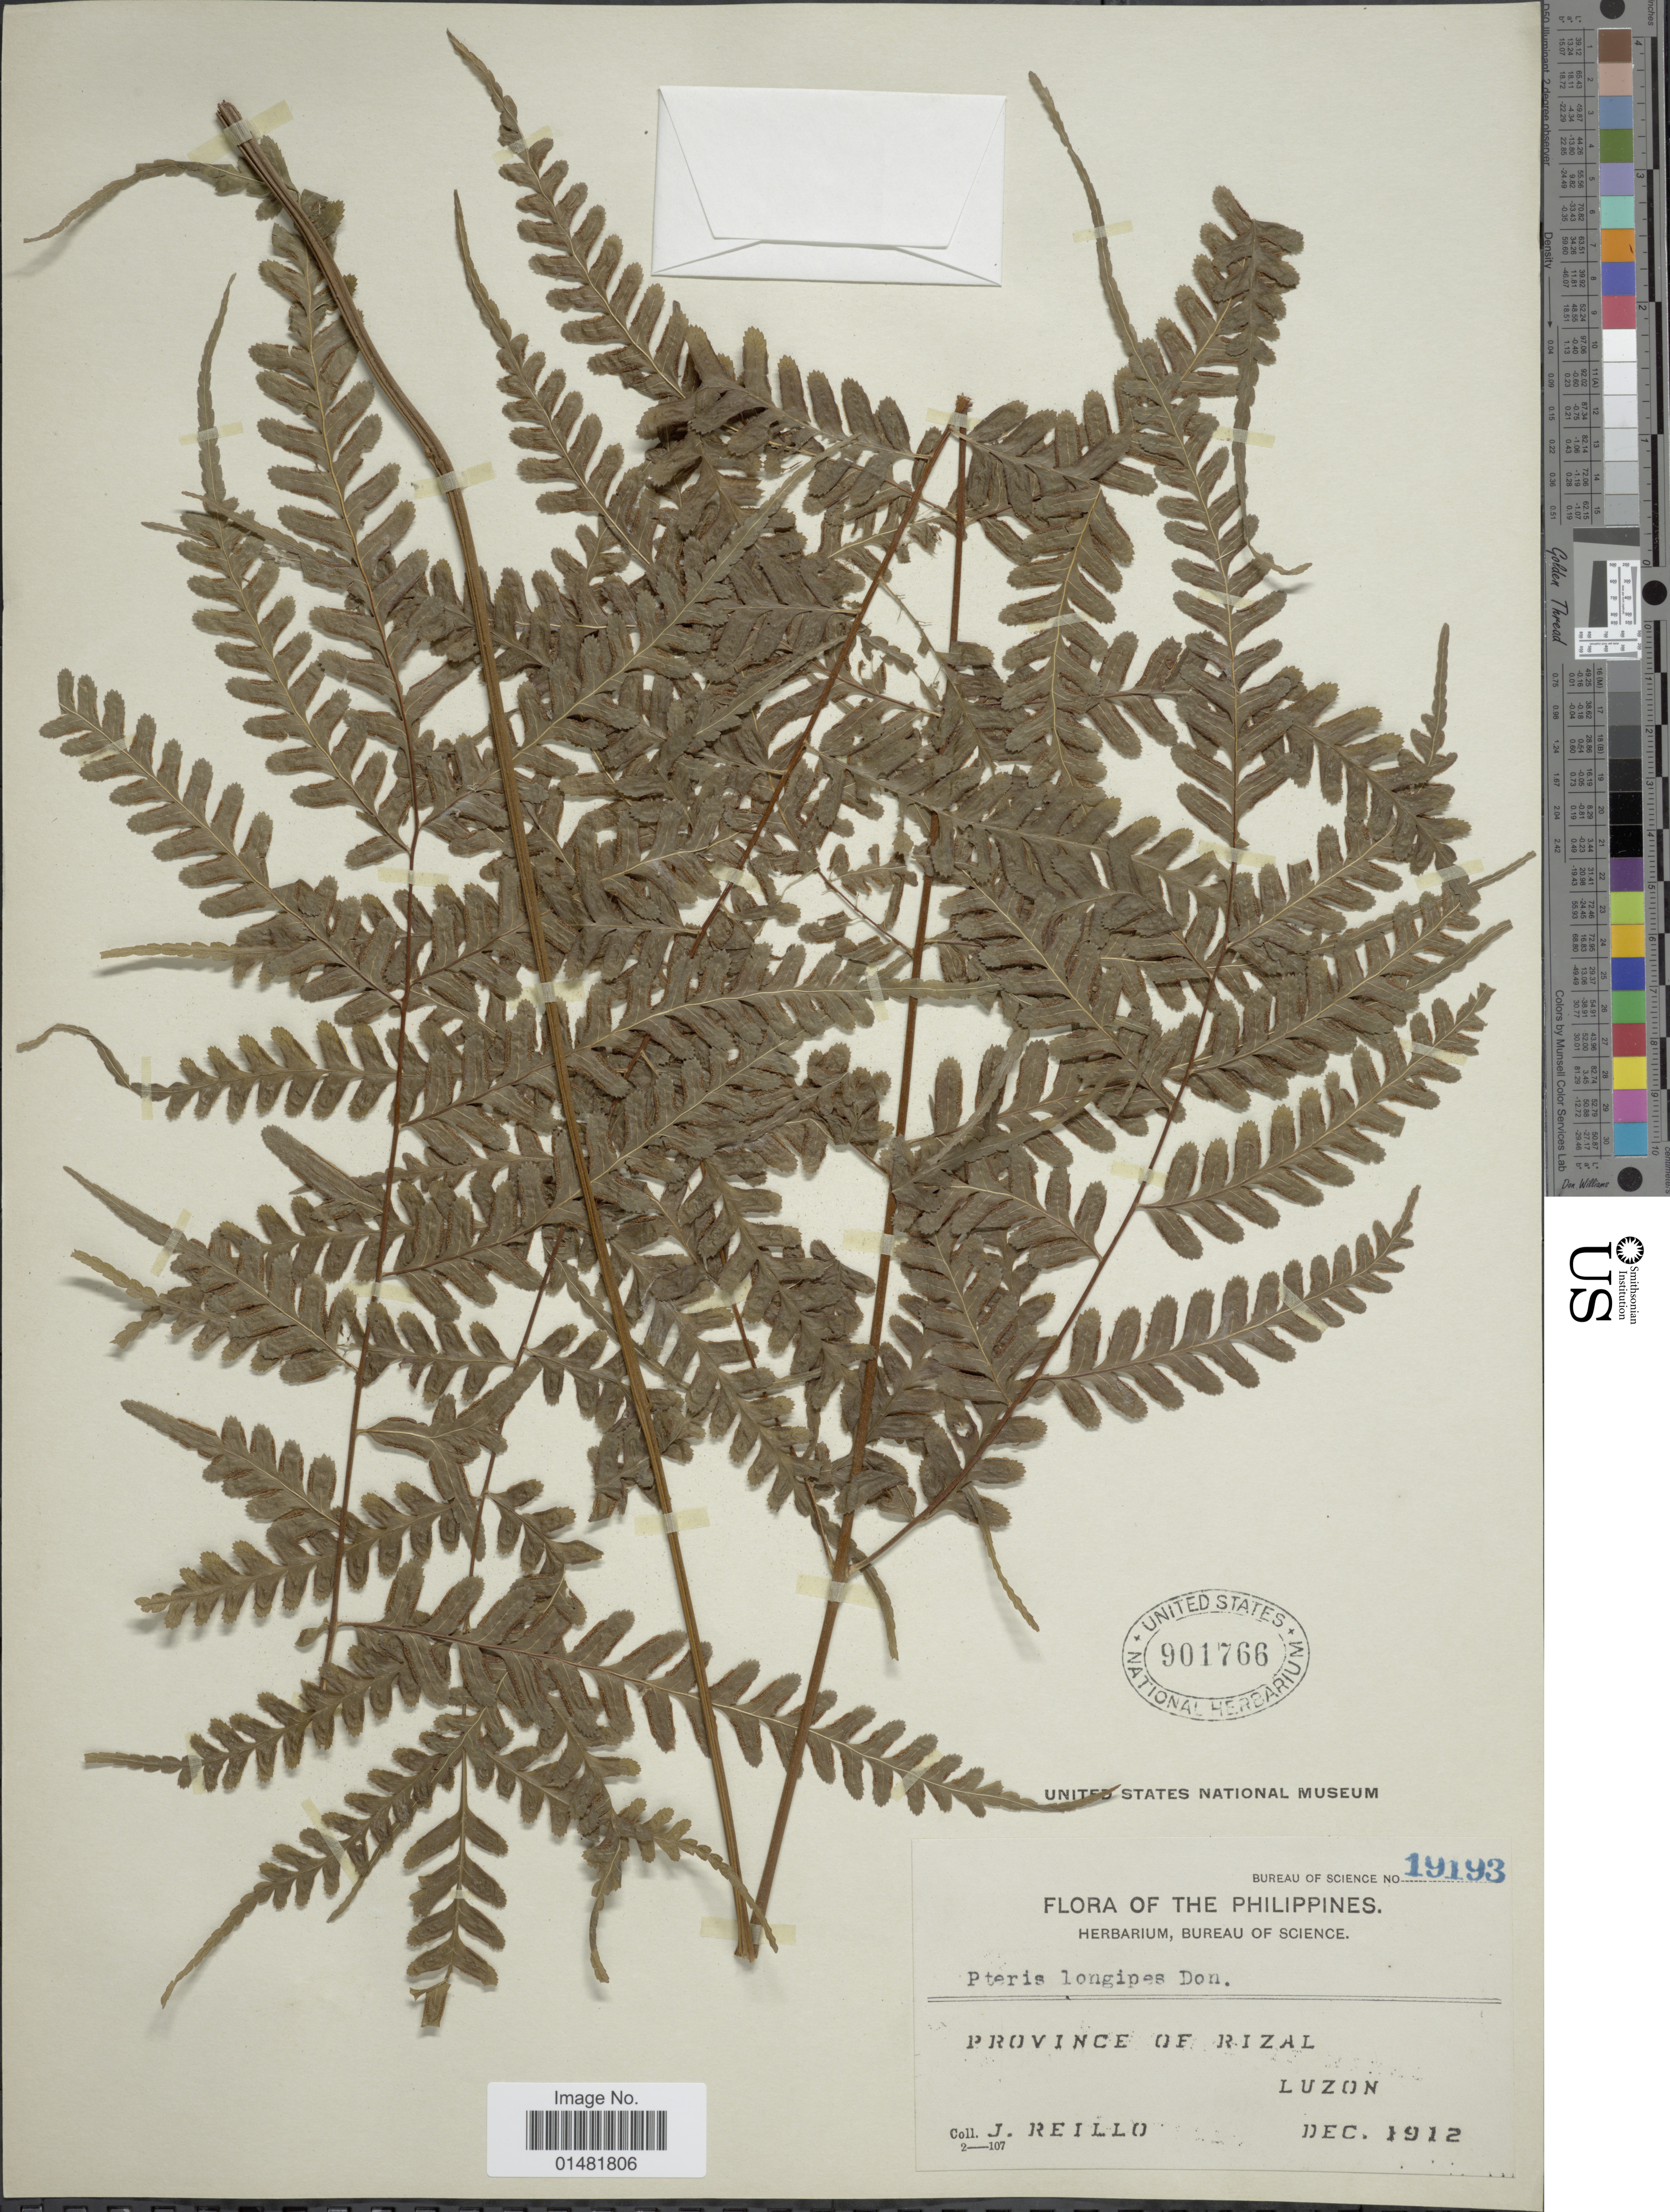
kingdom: Plantae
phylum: Tracheophyta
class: Polypodiopsida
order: Polypodiales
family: Pteridaceae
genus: Pteris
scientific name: Pteris longipes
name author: D. Don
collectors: J. Reillo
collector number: Bureau of Science 19193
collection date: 1912-12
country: Philippines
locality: Province of Rizal, Luzon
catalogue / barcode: US 901766